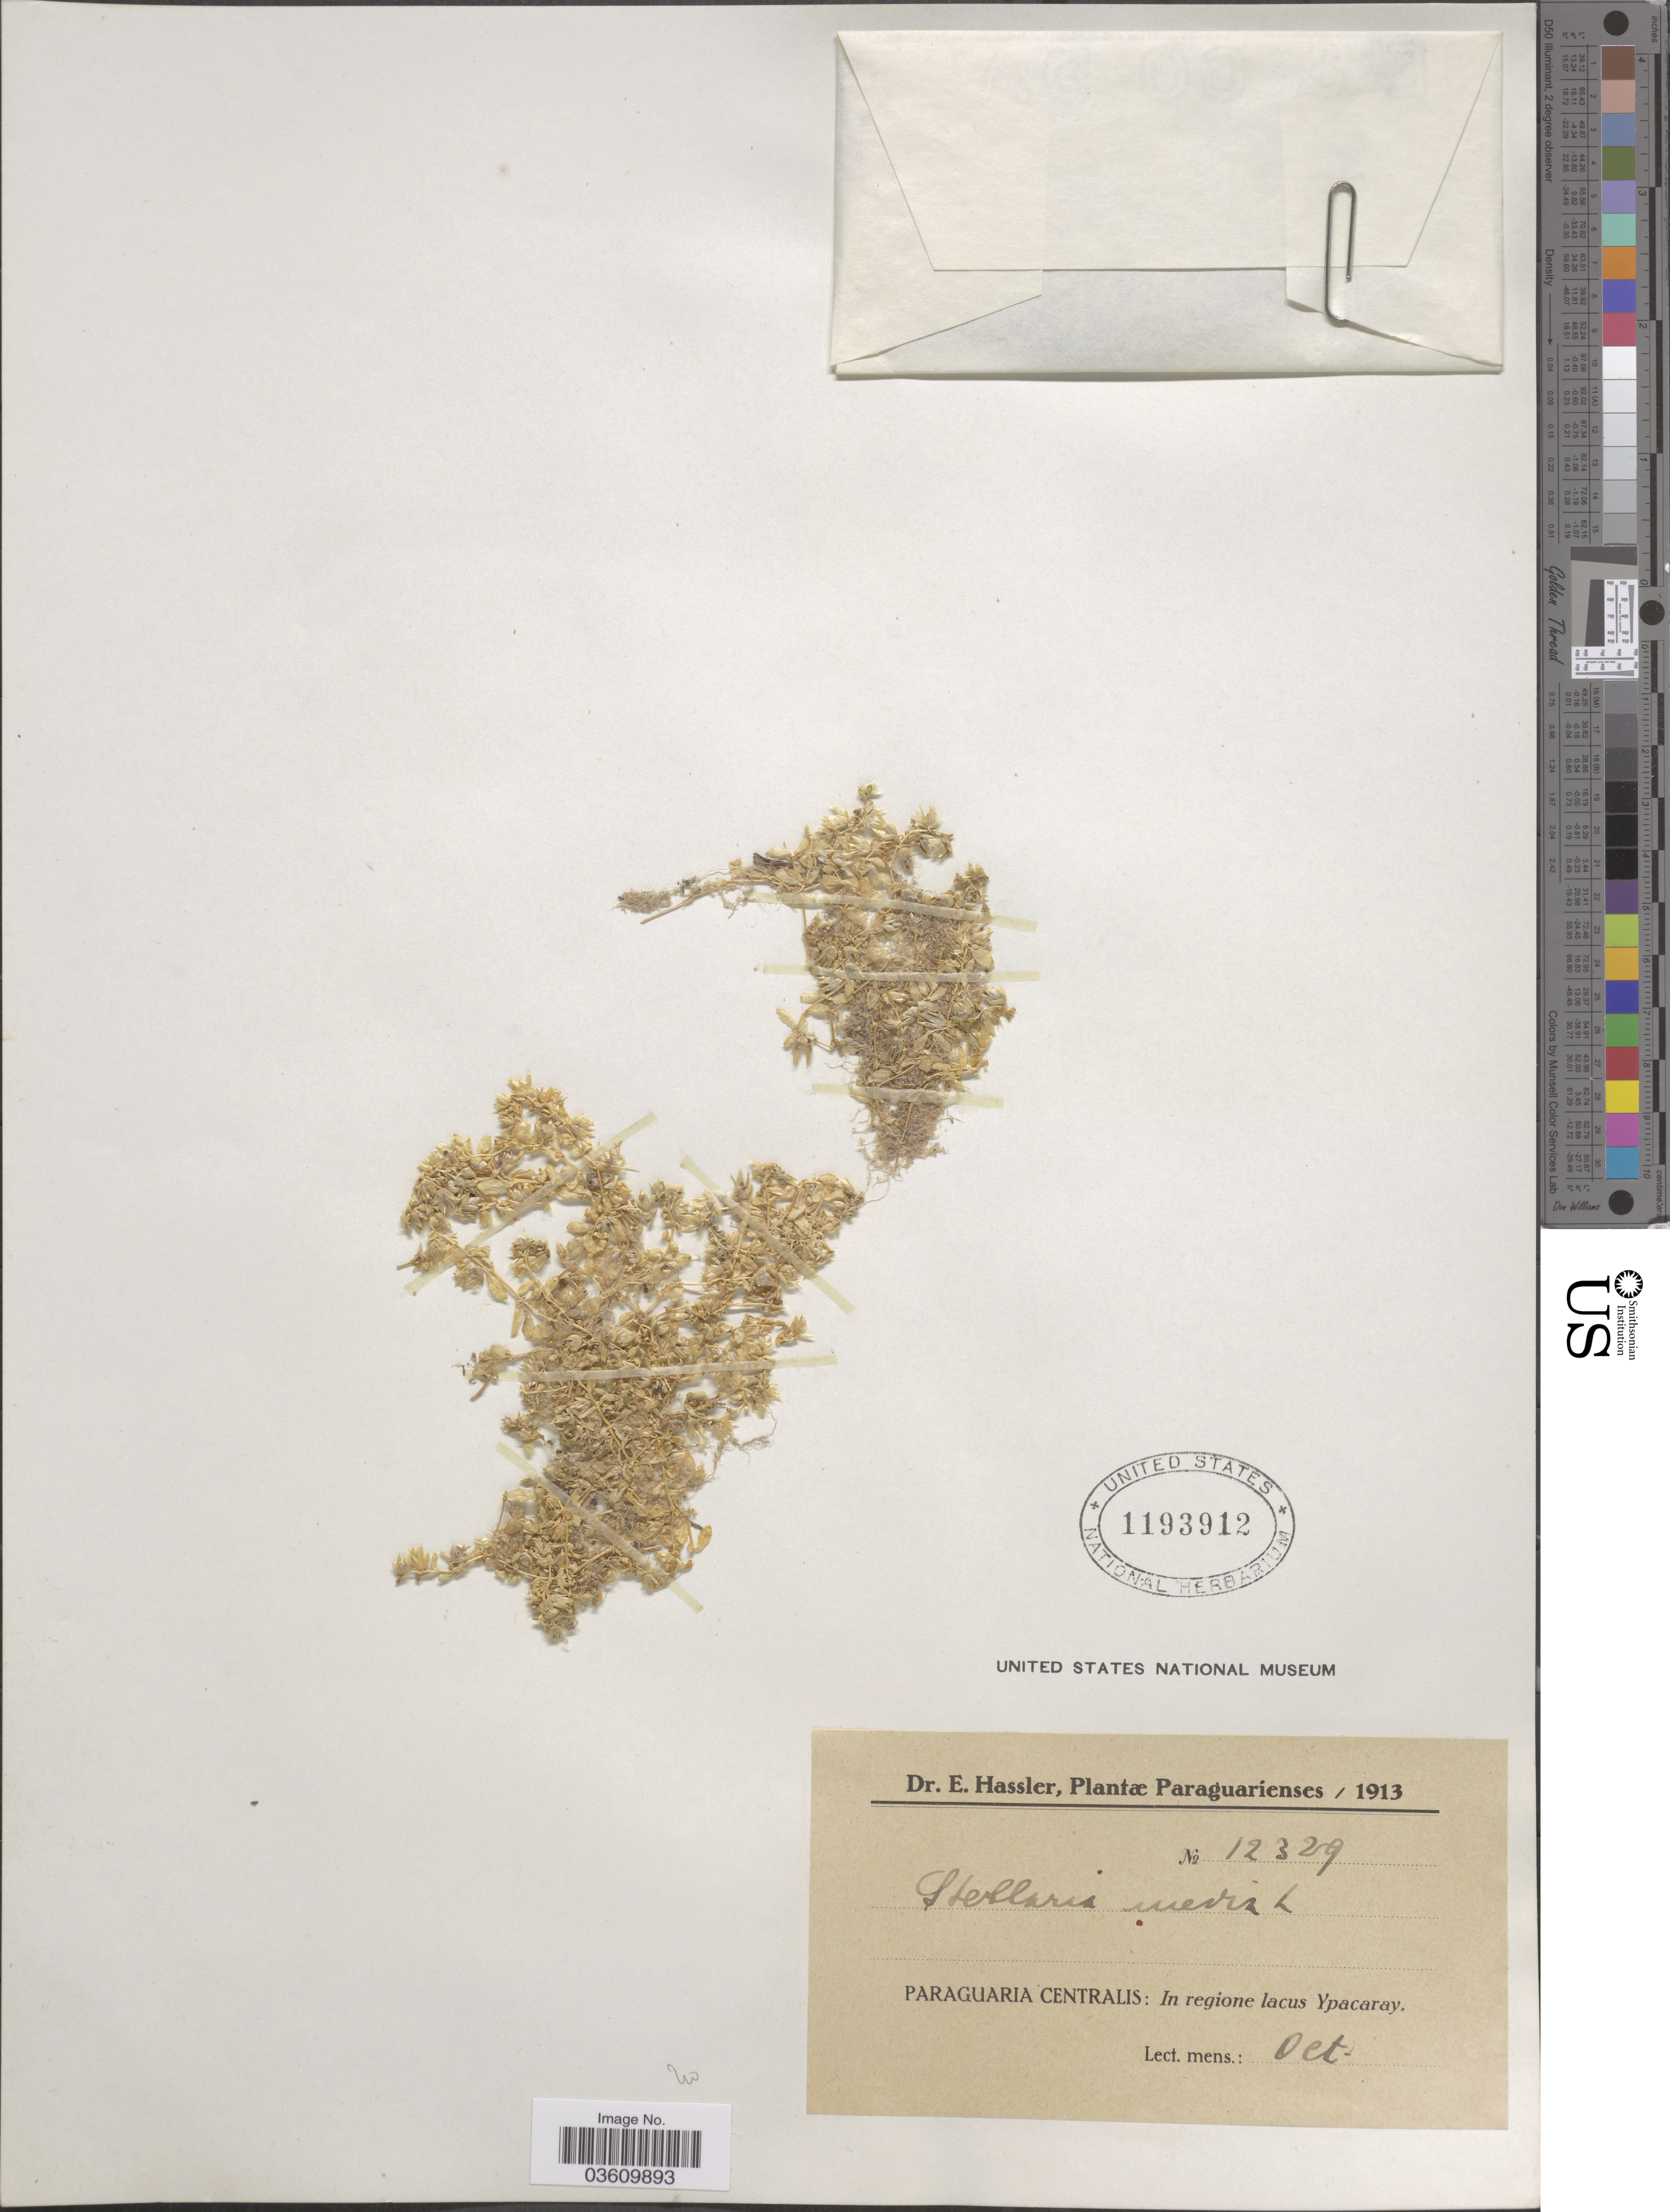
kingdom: Plantae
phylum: Tracheophyta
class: Magnoliopsida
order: Caryophyllales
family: Caryophyllaceae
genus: Stellaria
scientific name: Stellaria media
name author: (L.) Vill.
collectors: E. Hassler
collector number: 12329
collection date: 1913-10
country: Paraguay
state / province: Central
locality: Paraguaria Centralis: In regione lacus Ypacaray.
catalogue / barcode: US 1193912